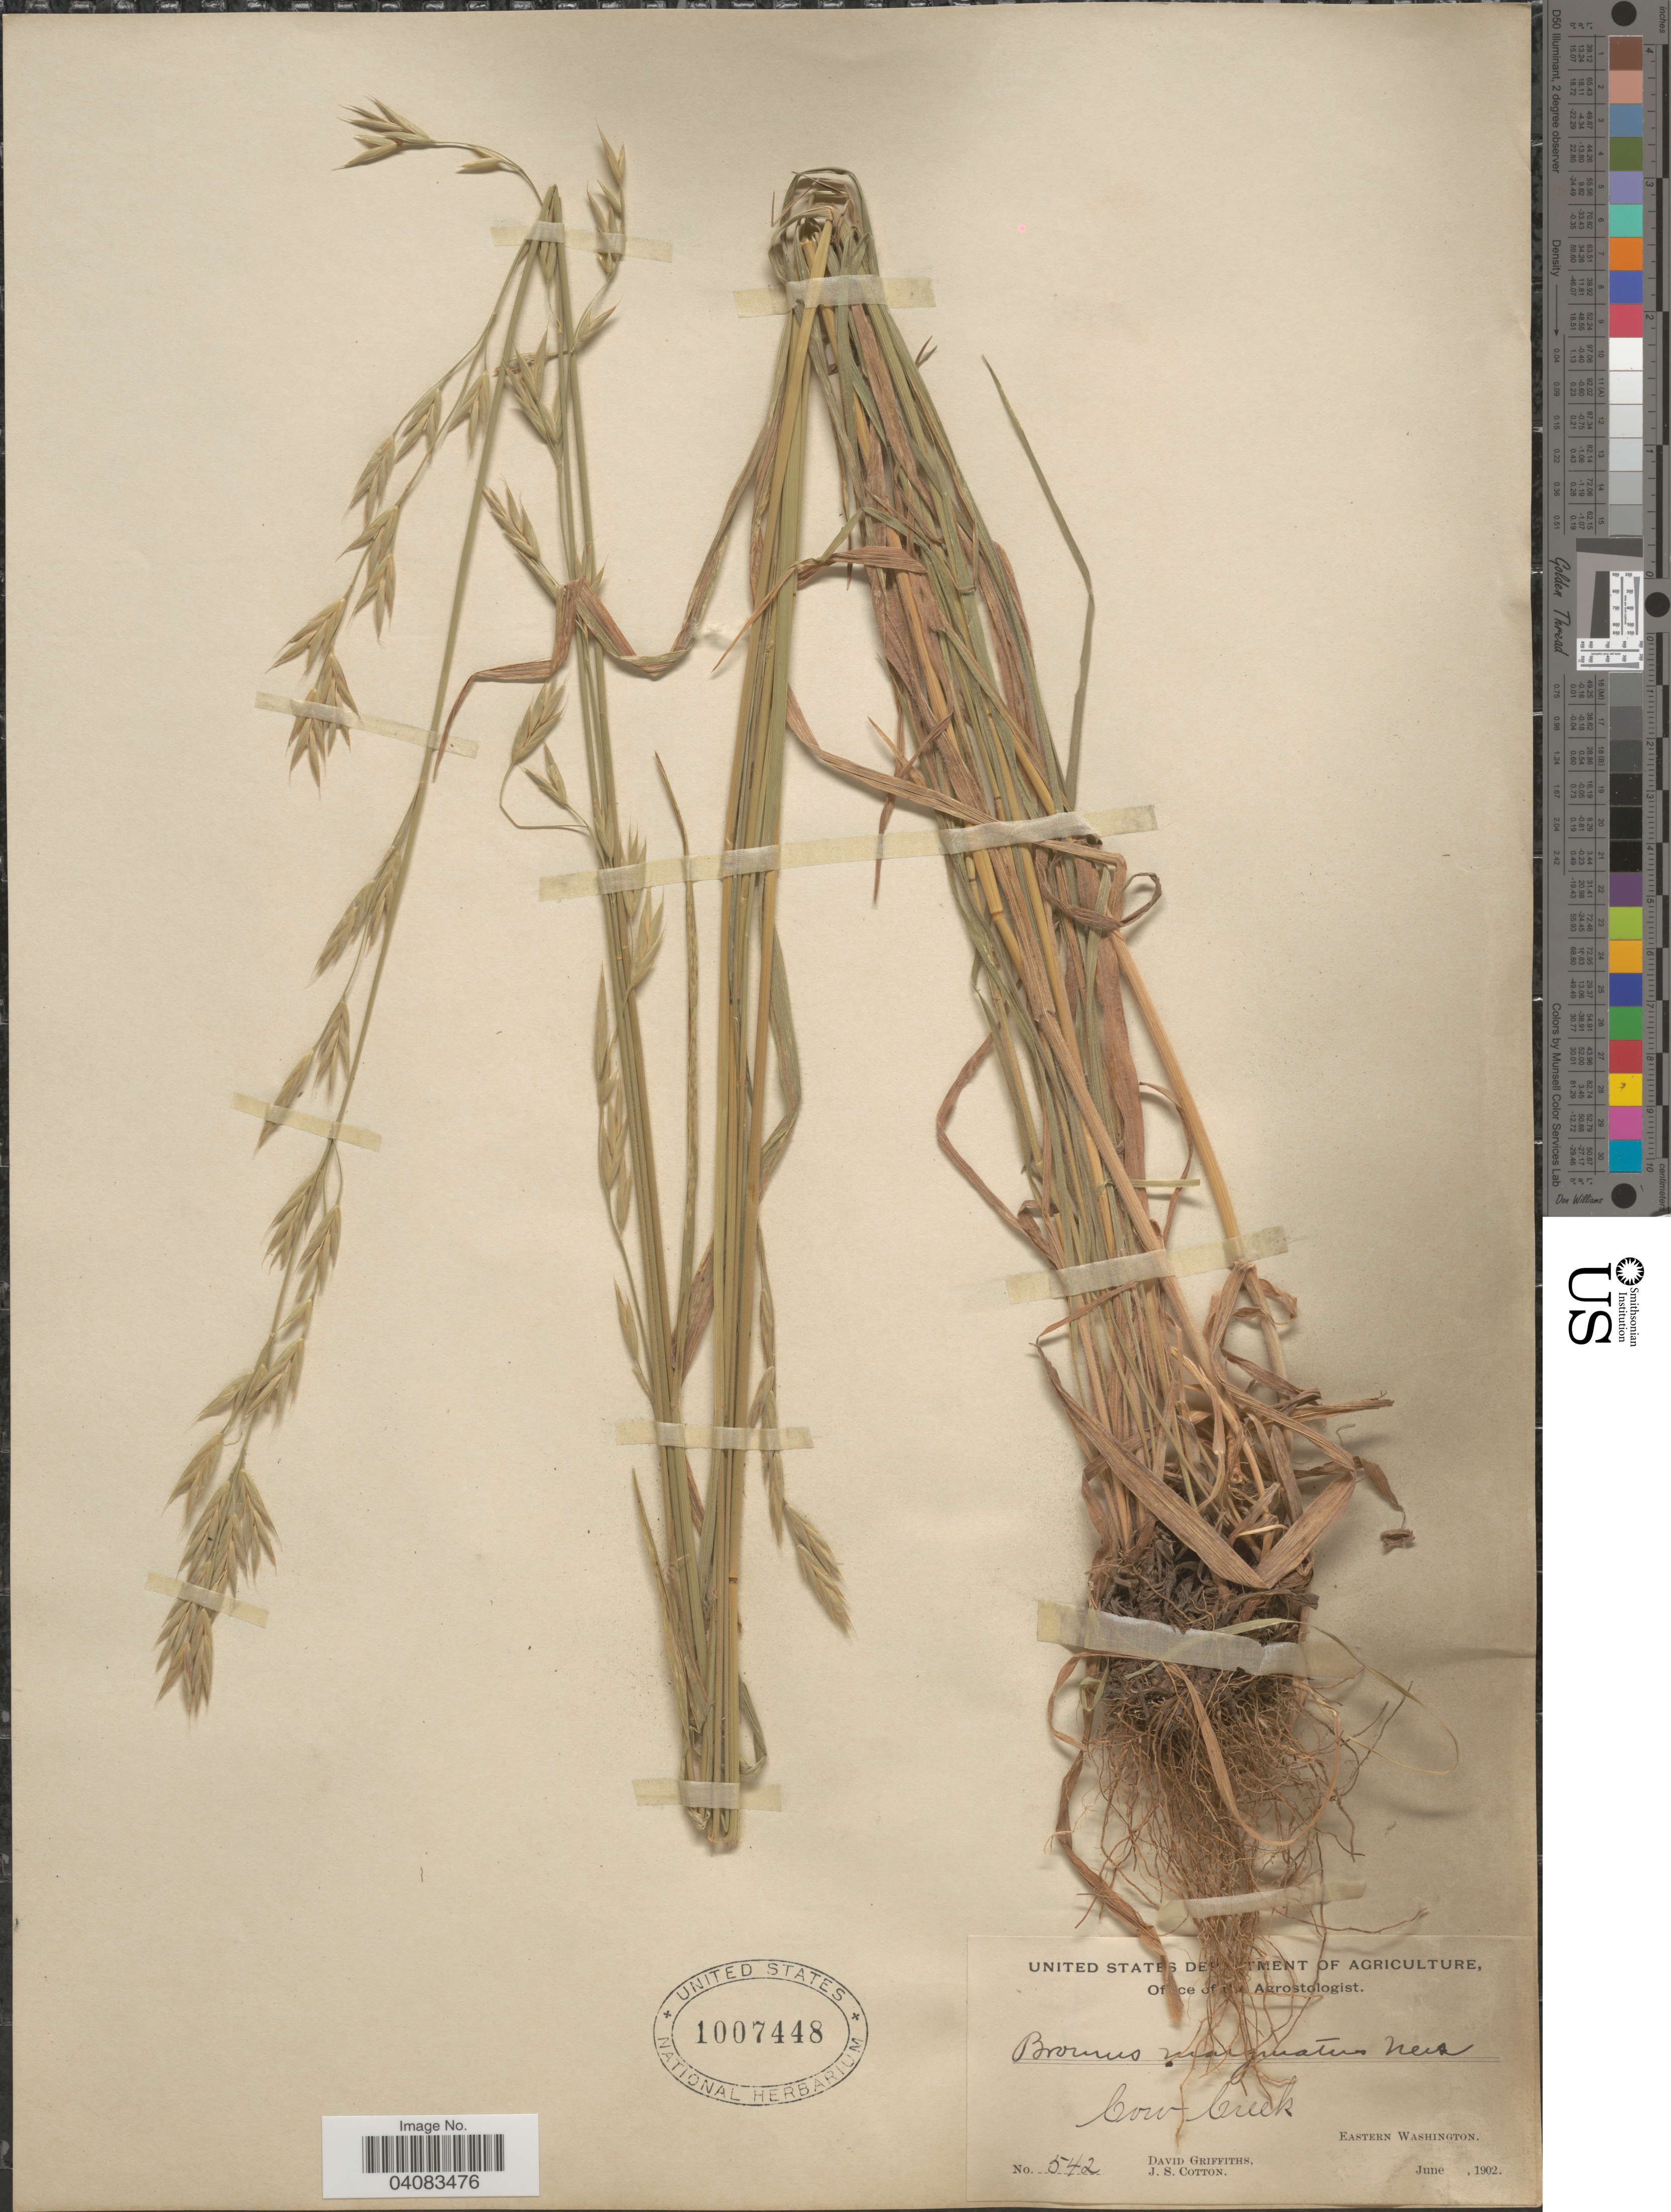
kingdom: Plantae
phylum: Tracheophyta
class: Liliopsida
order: Poales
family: Poaceae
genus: Bromus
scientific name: Bromus marginatus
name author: Nees ex Steud.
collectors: D. Griffiths & J. S. Cotton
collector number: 542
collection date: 1902-06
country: United States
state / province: Washington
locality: Cow Creek. Eastern Washington.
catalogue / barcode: US 1007448